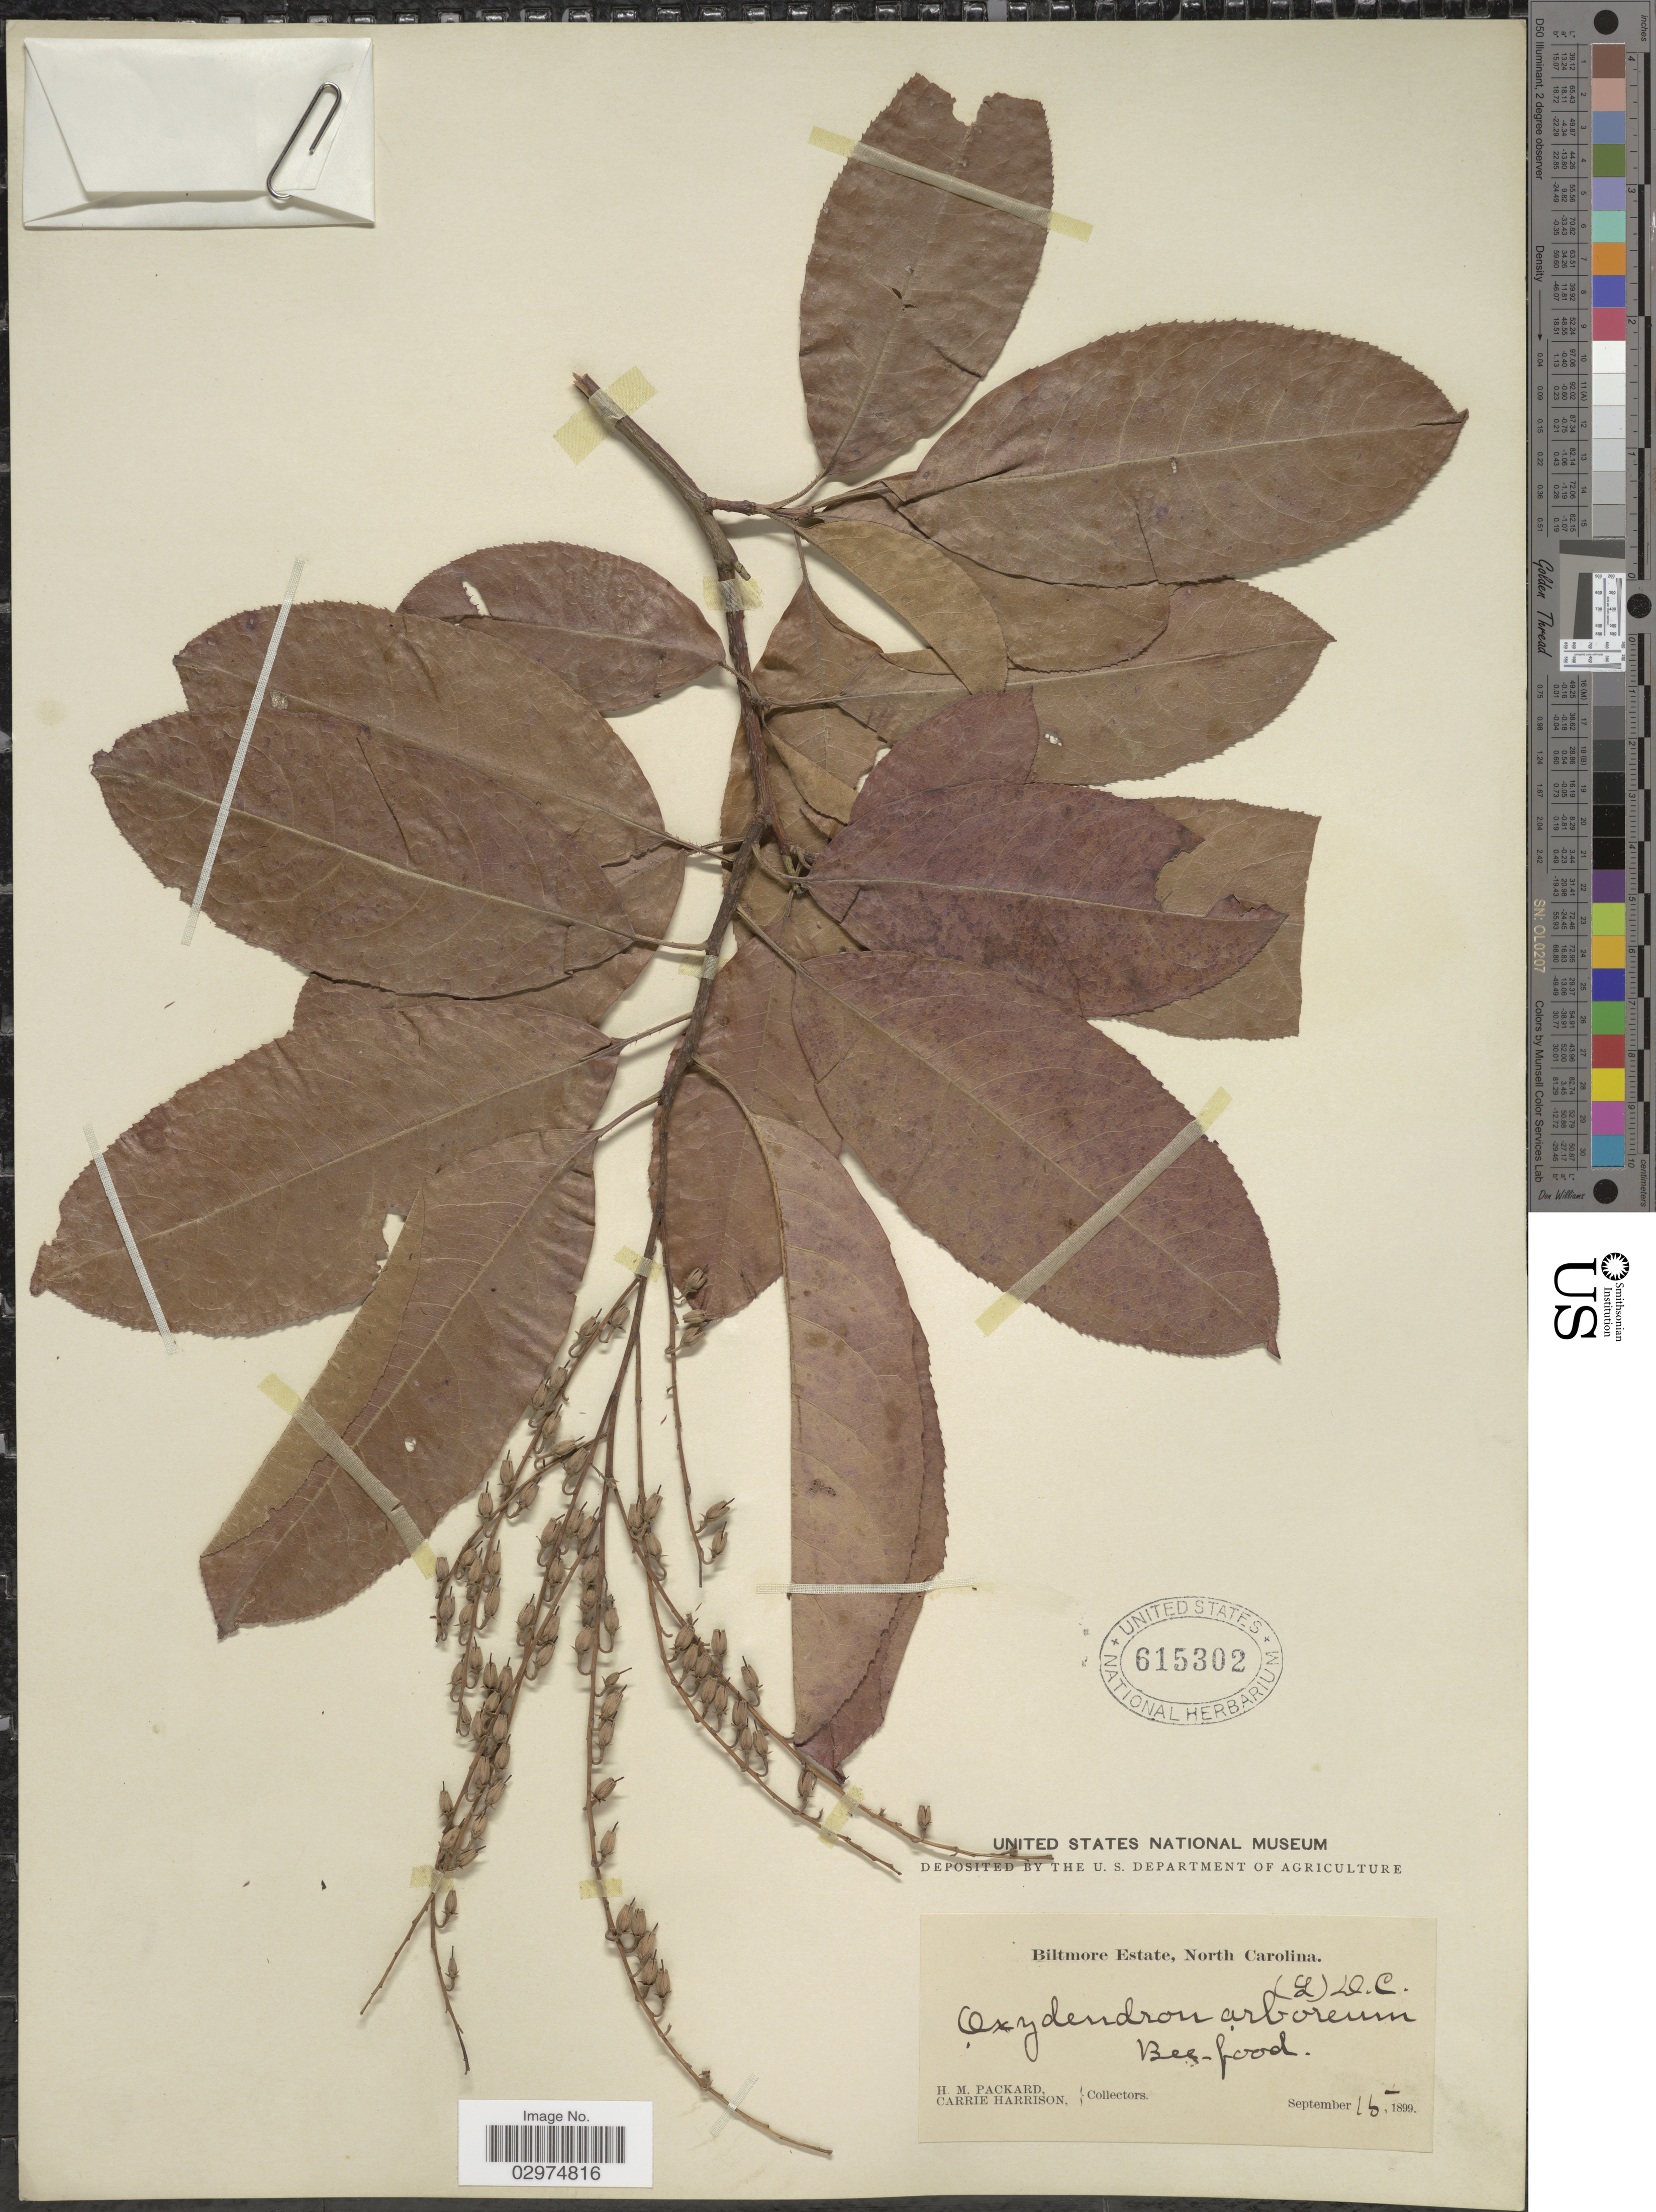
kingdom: Plantae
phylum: Tracheophyta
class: Magnoliopsida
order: Ericales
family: Ericaceae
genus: Oxydendrum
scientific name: Oxydendrum arboreum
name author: (L.) DC.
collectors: H. Packerd & C. Harrison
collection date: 1899-09-15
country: United States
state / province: North Carolina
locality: Biltmore Estate.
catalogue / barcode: US 615302